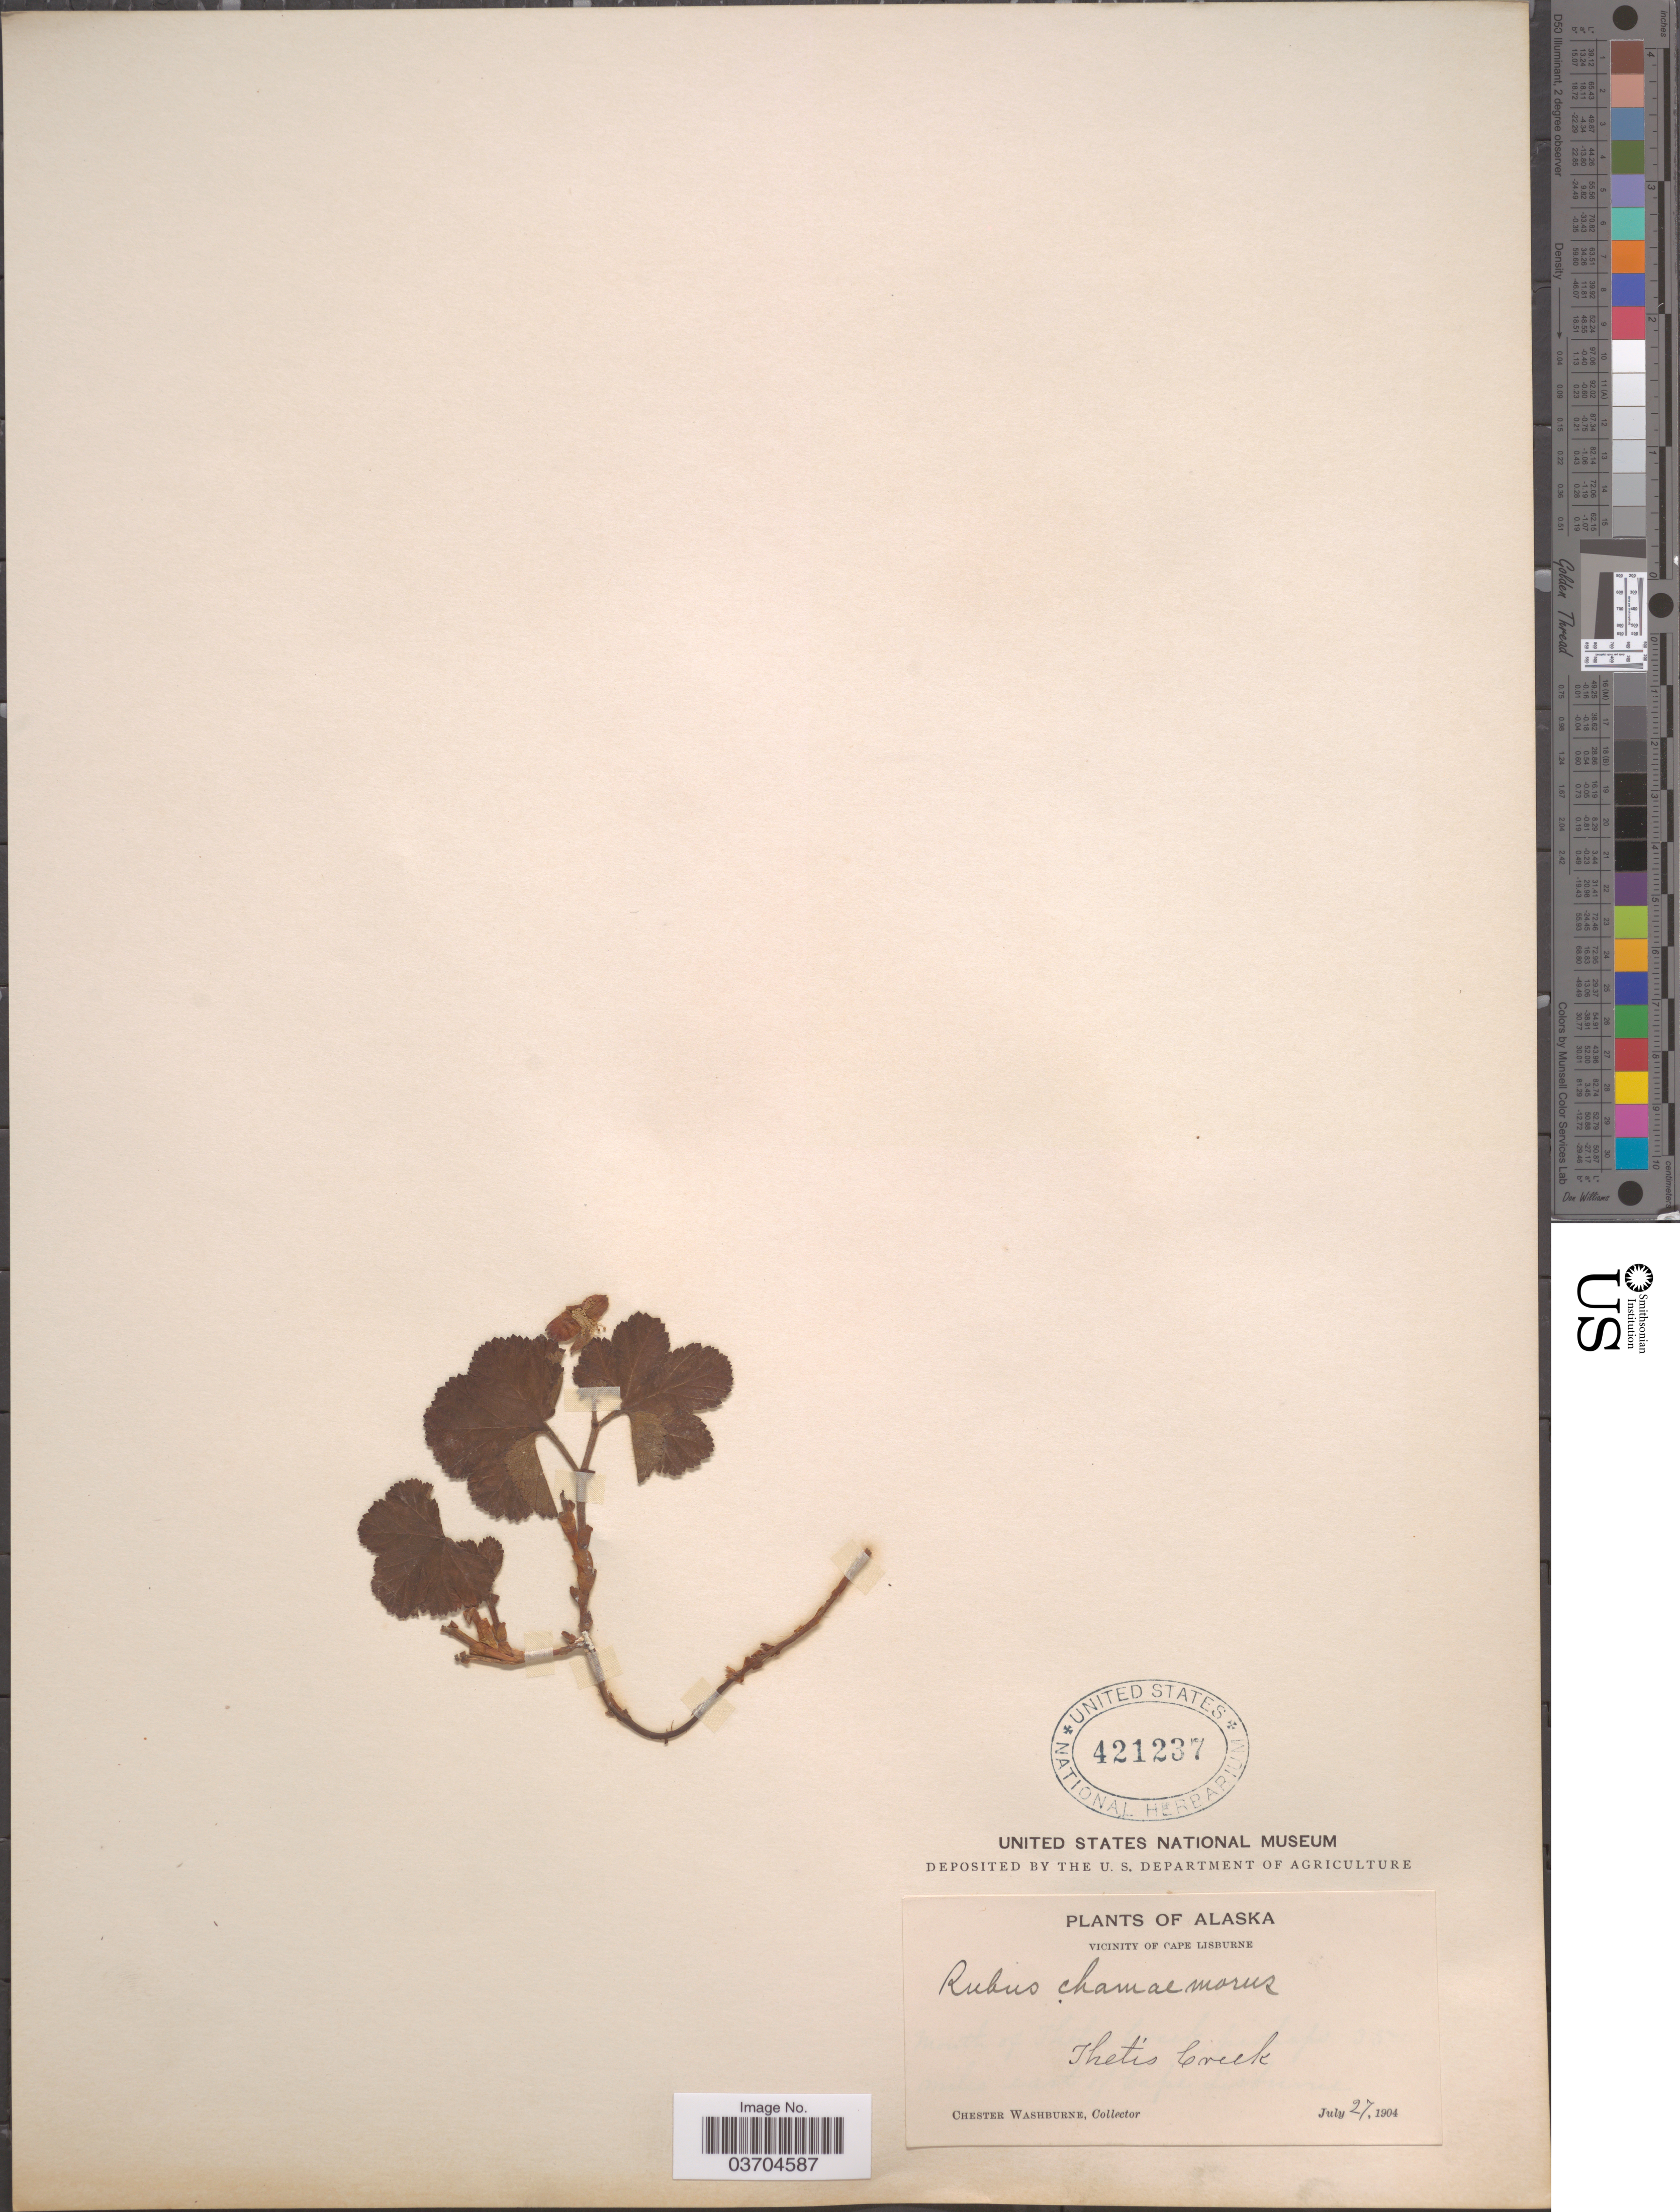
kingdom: Plantae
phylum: Tracheophyta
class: Magnoliopsida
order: Rosales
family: Rosaceae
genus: Rubus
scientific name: Rubus chamaemorus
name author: L.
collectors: C. Washburne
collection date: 1904-07-27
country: United States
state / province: Alaska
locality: Vicinity of Cape Lisburne. Thetis Creek.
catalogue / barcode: US 421237